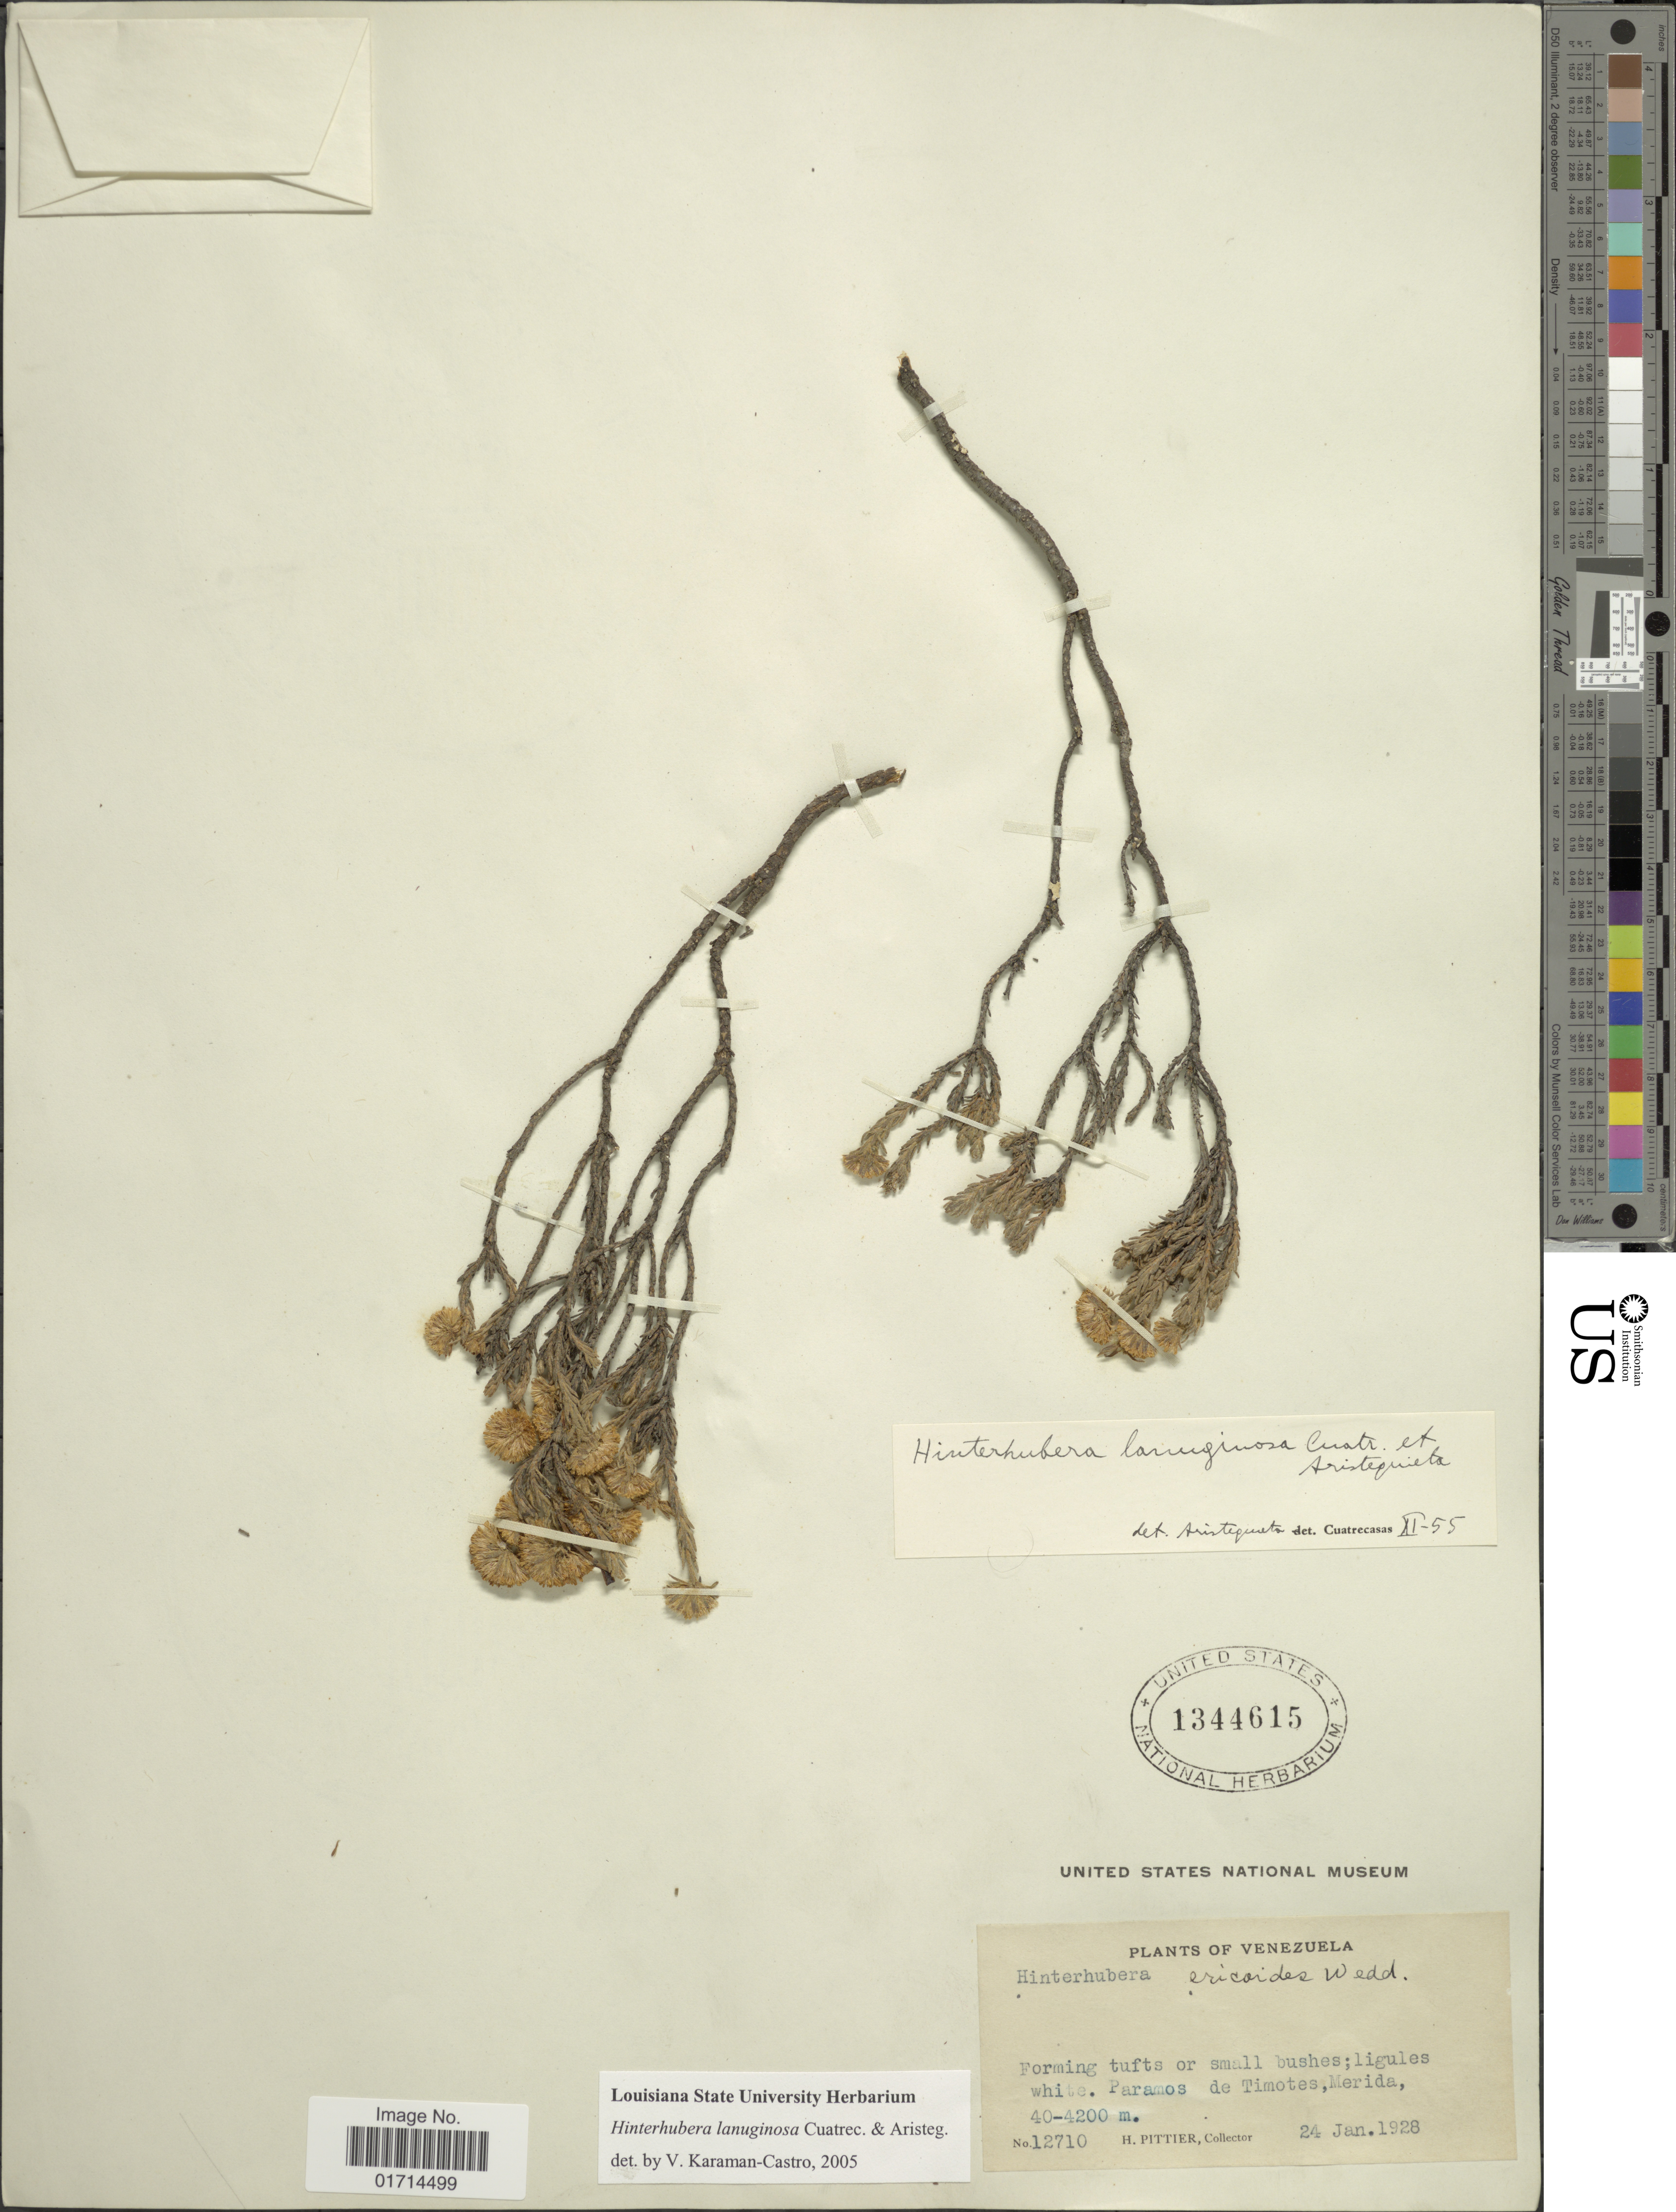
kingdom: Plantae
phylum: Tracheophyta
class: Magnoliopsida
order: Asterales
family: Asteraceae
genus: Hinterhubera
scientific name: Hinterhubera lanuginosa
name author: Cuatrec. & Aristeg.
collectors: H. F. Pittier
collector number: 12710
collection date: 1928-01-24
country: Venezuela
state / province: Mérida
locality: Paramos de Timotes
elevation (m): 4000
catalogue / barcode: US 1344615